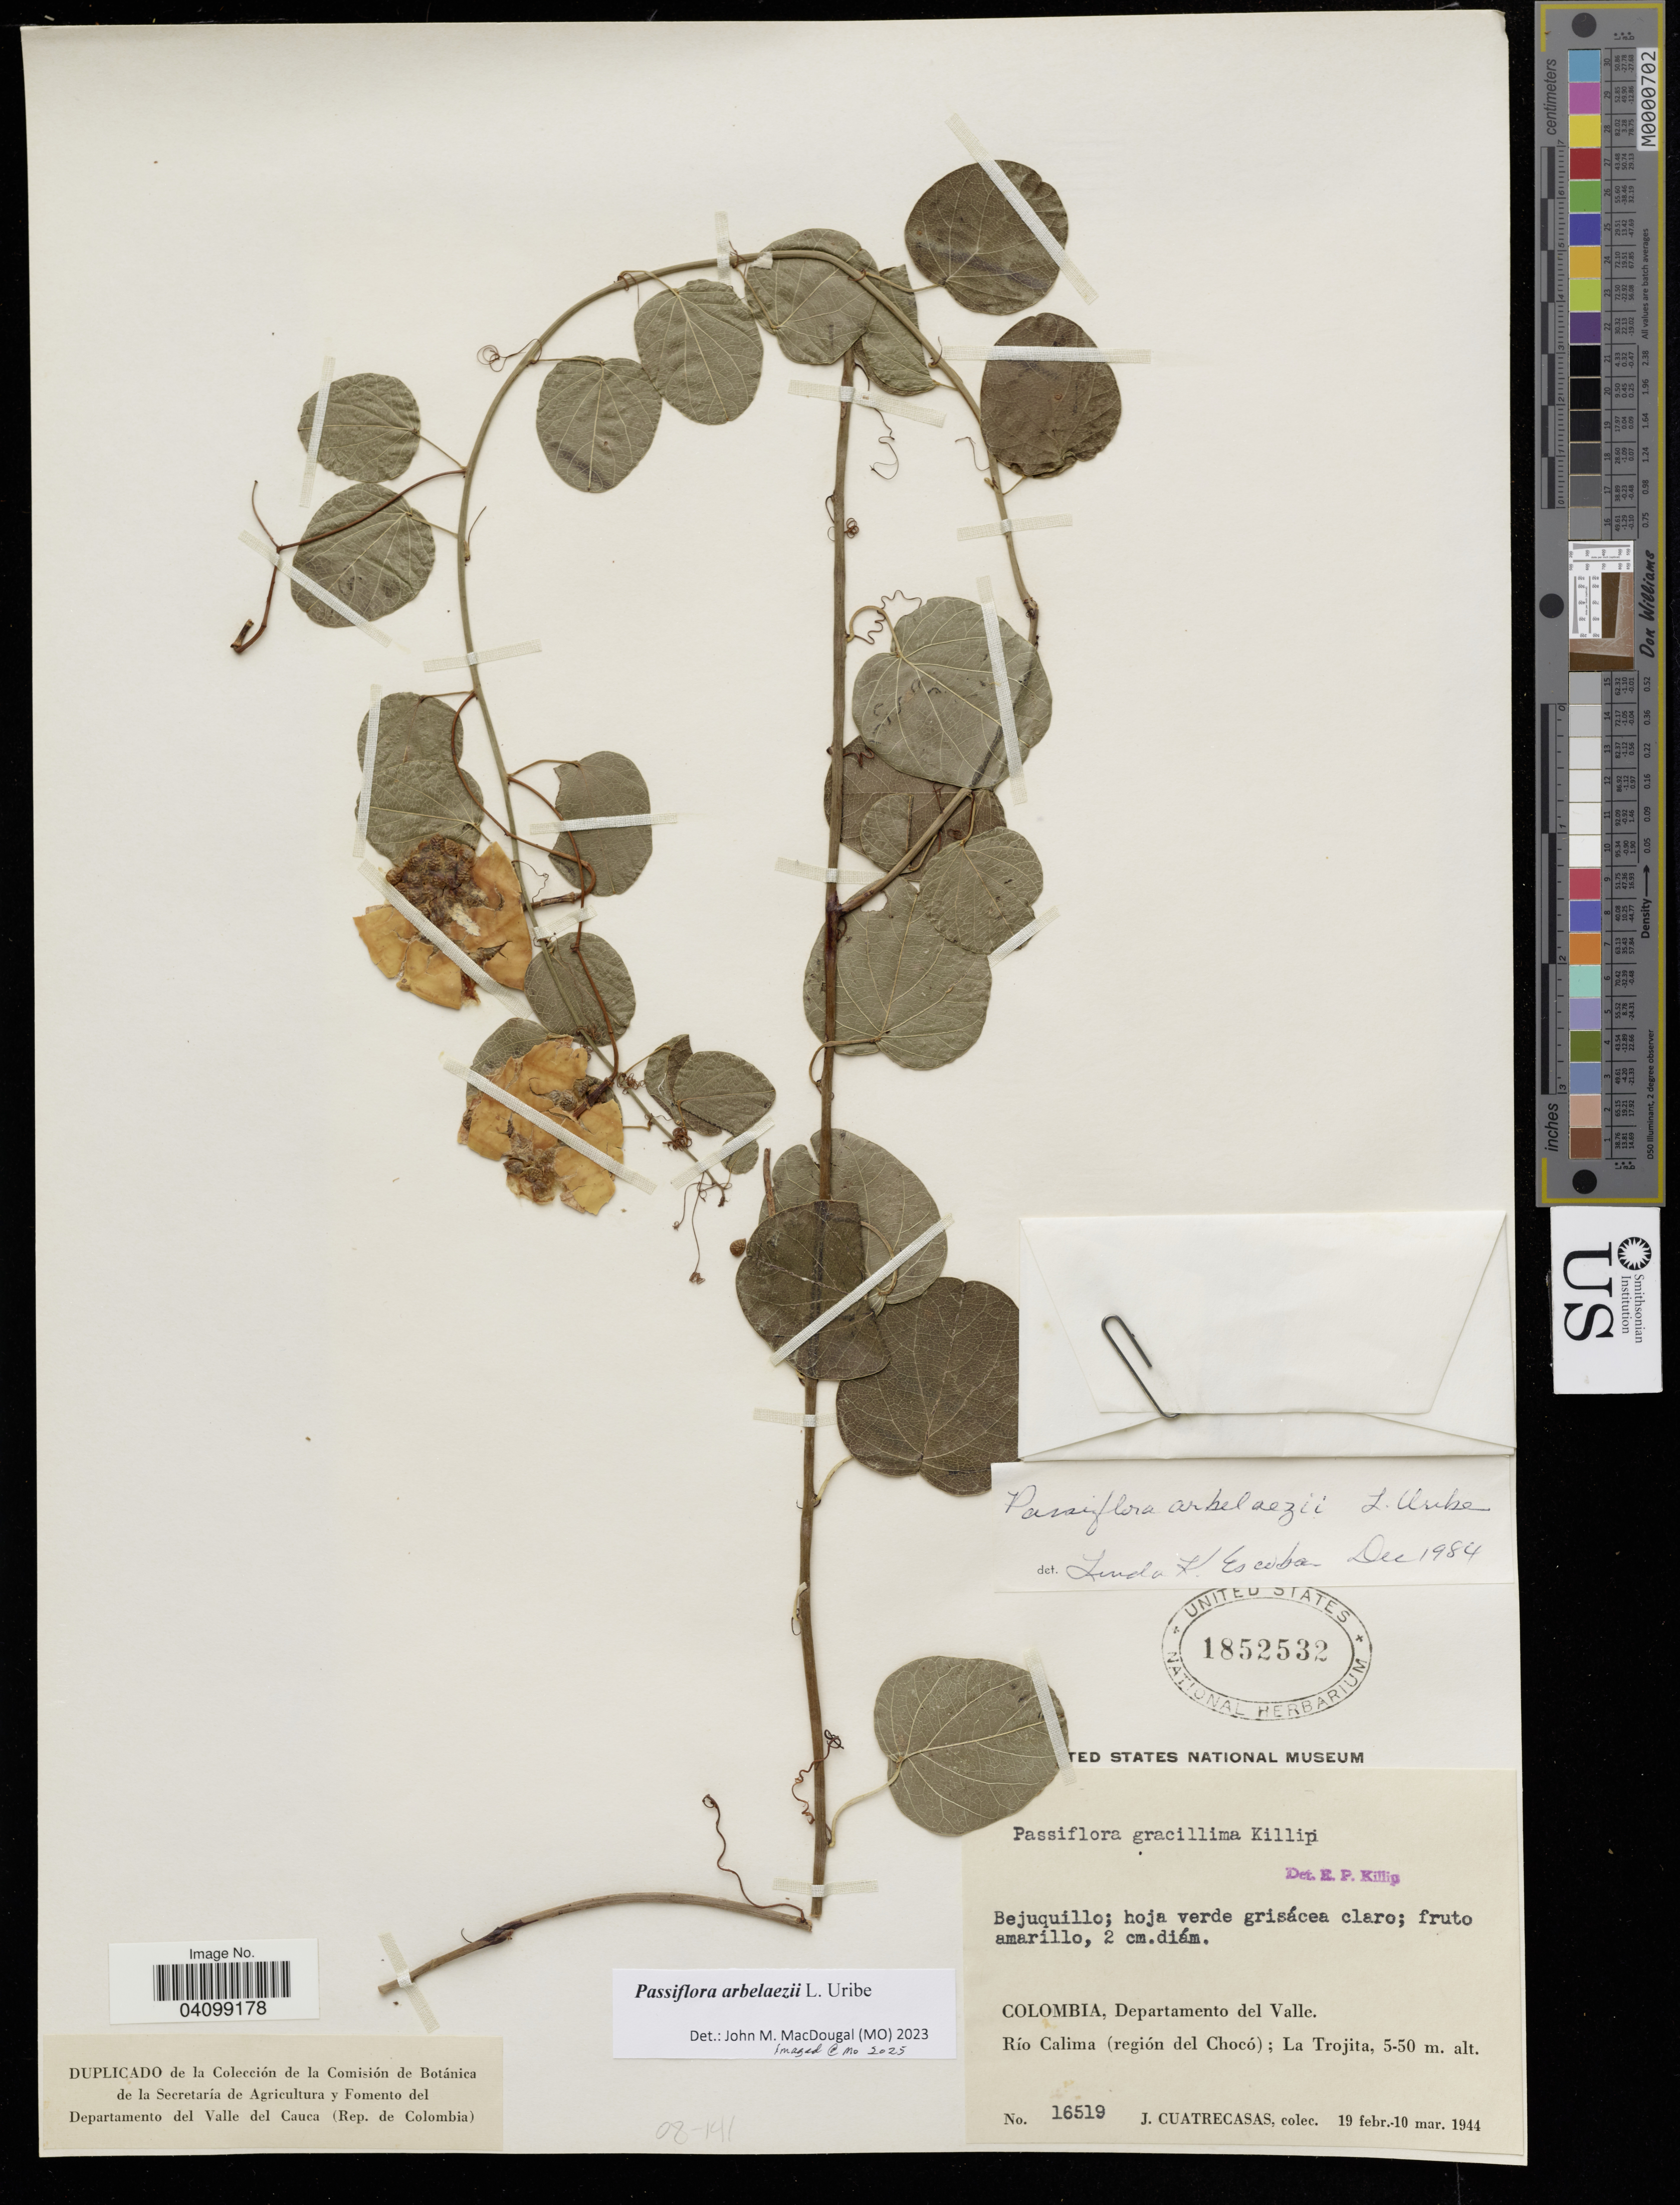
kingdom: Plantae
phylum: Tracheophyta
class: Magnoliopsida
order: Malpighiales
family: Passifloraceae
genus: Passiflora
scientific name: Passiflora arbelaezii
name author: L. Uribe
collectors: J. Cuatrecasas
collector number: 16519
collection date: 1944-02-19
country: Colombia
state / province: Chocó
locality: Departamento del Valle. Río Calima; La Trojita.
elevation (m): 5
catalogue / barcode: US 1852531